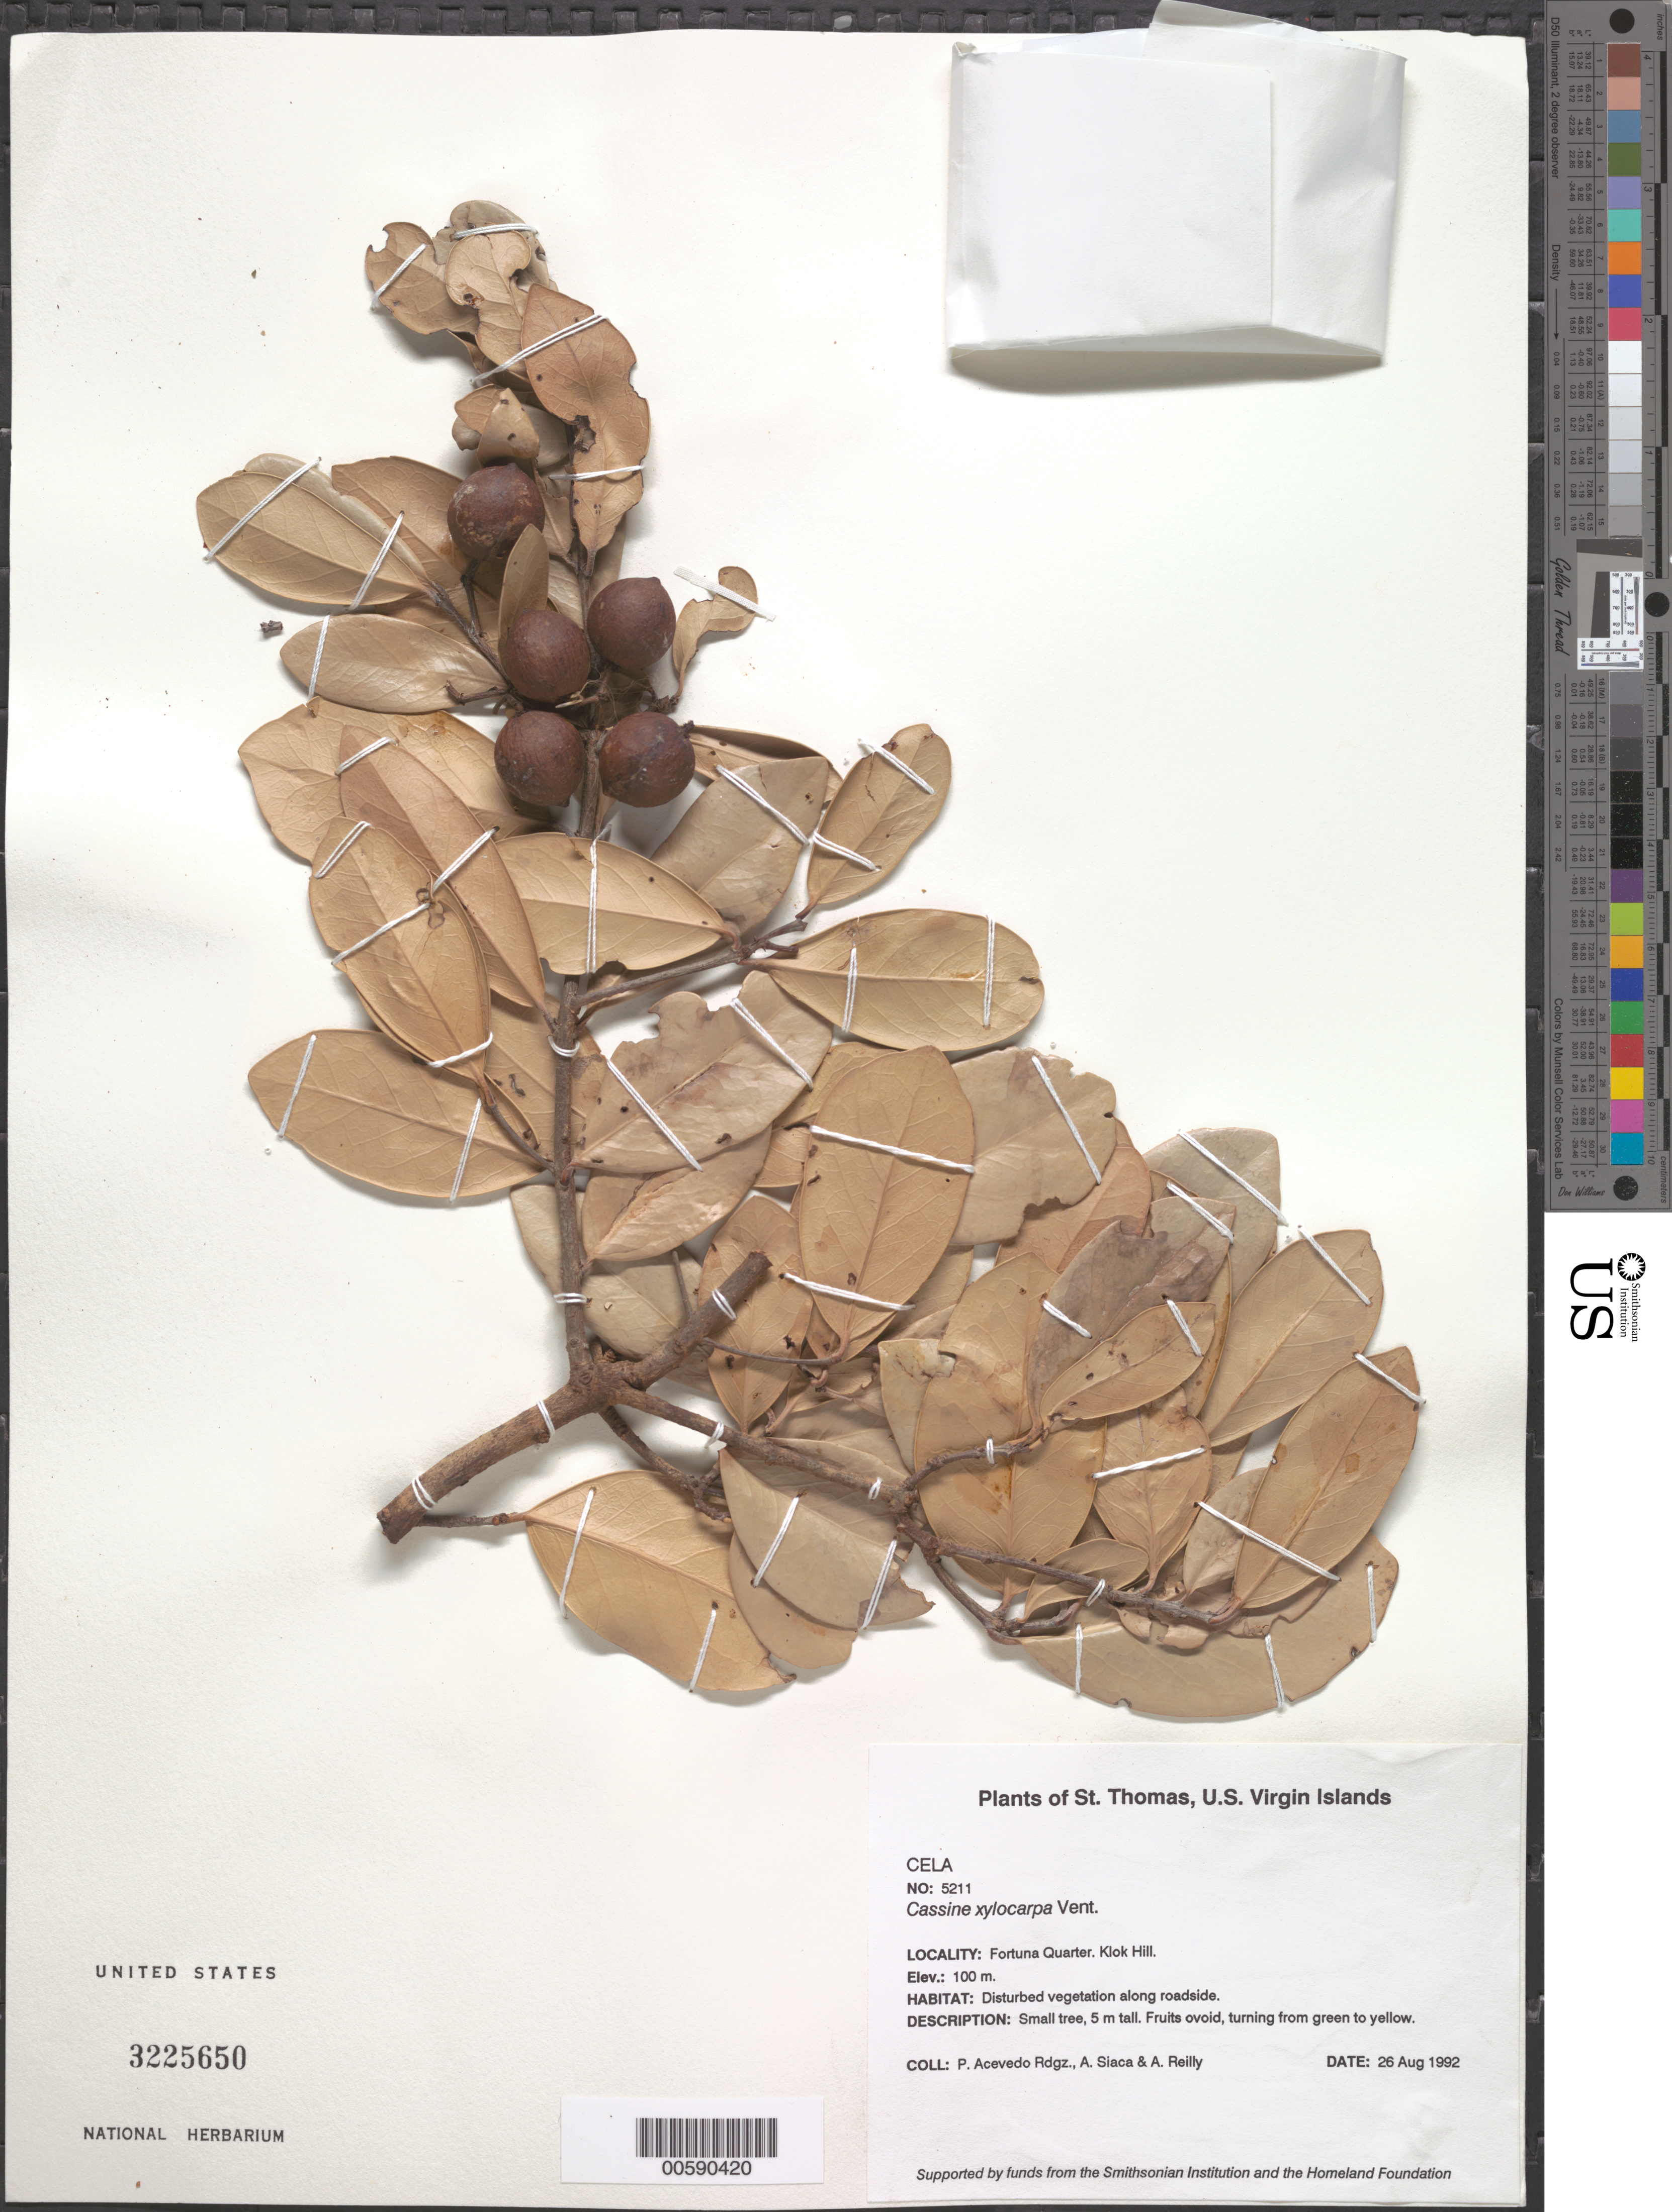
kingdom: Plantae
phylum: Tracheophyta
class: Magnoliopsida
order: Celastrales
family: Celastraceae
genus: Elaeodendron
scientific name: Elaeodendron xylocarpum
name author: (Vent.) DC.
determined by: Strong, Mark T., (BOT), Smithsonian Institution - National Museum of Natural History (UNITED STATES)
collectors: P. Acevedo-Rodr., A. Siaca & A. Reilly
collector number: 5211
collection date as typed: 26 Aug 1992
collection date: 1992-08-26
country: U.S. Virgin Islands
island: St. Thomas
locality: Fortuna Quarter. Klok Hill.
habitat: Disturbed vegetation along roadside.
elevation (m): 100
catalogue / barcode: US 3225650